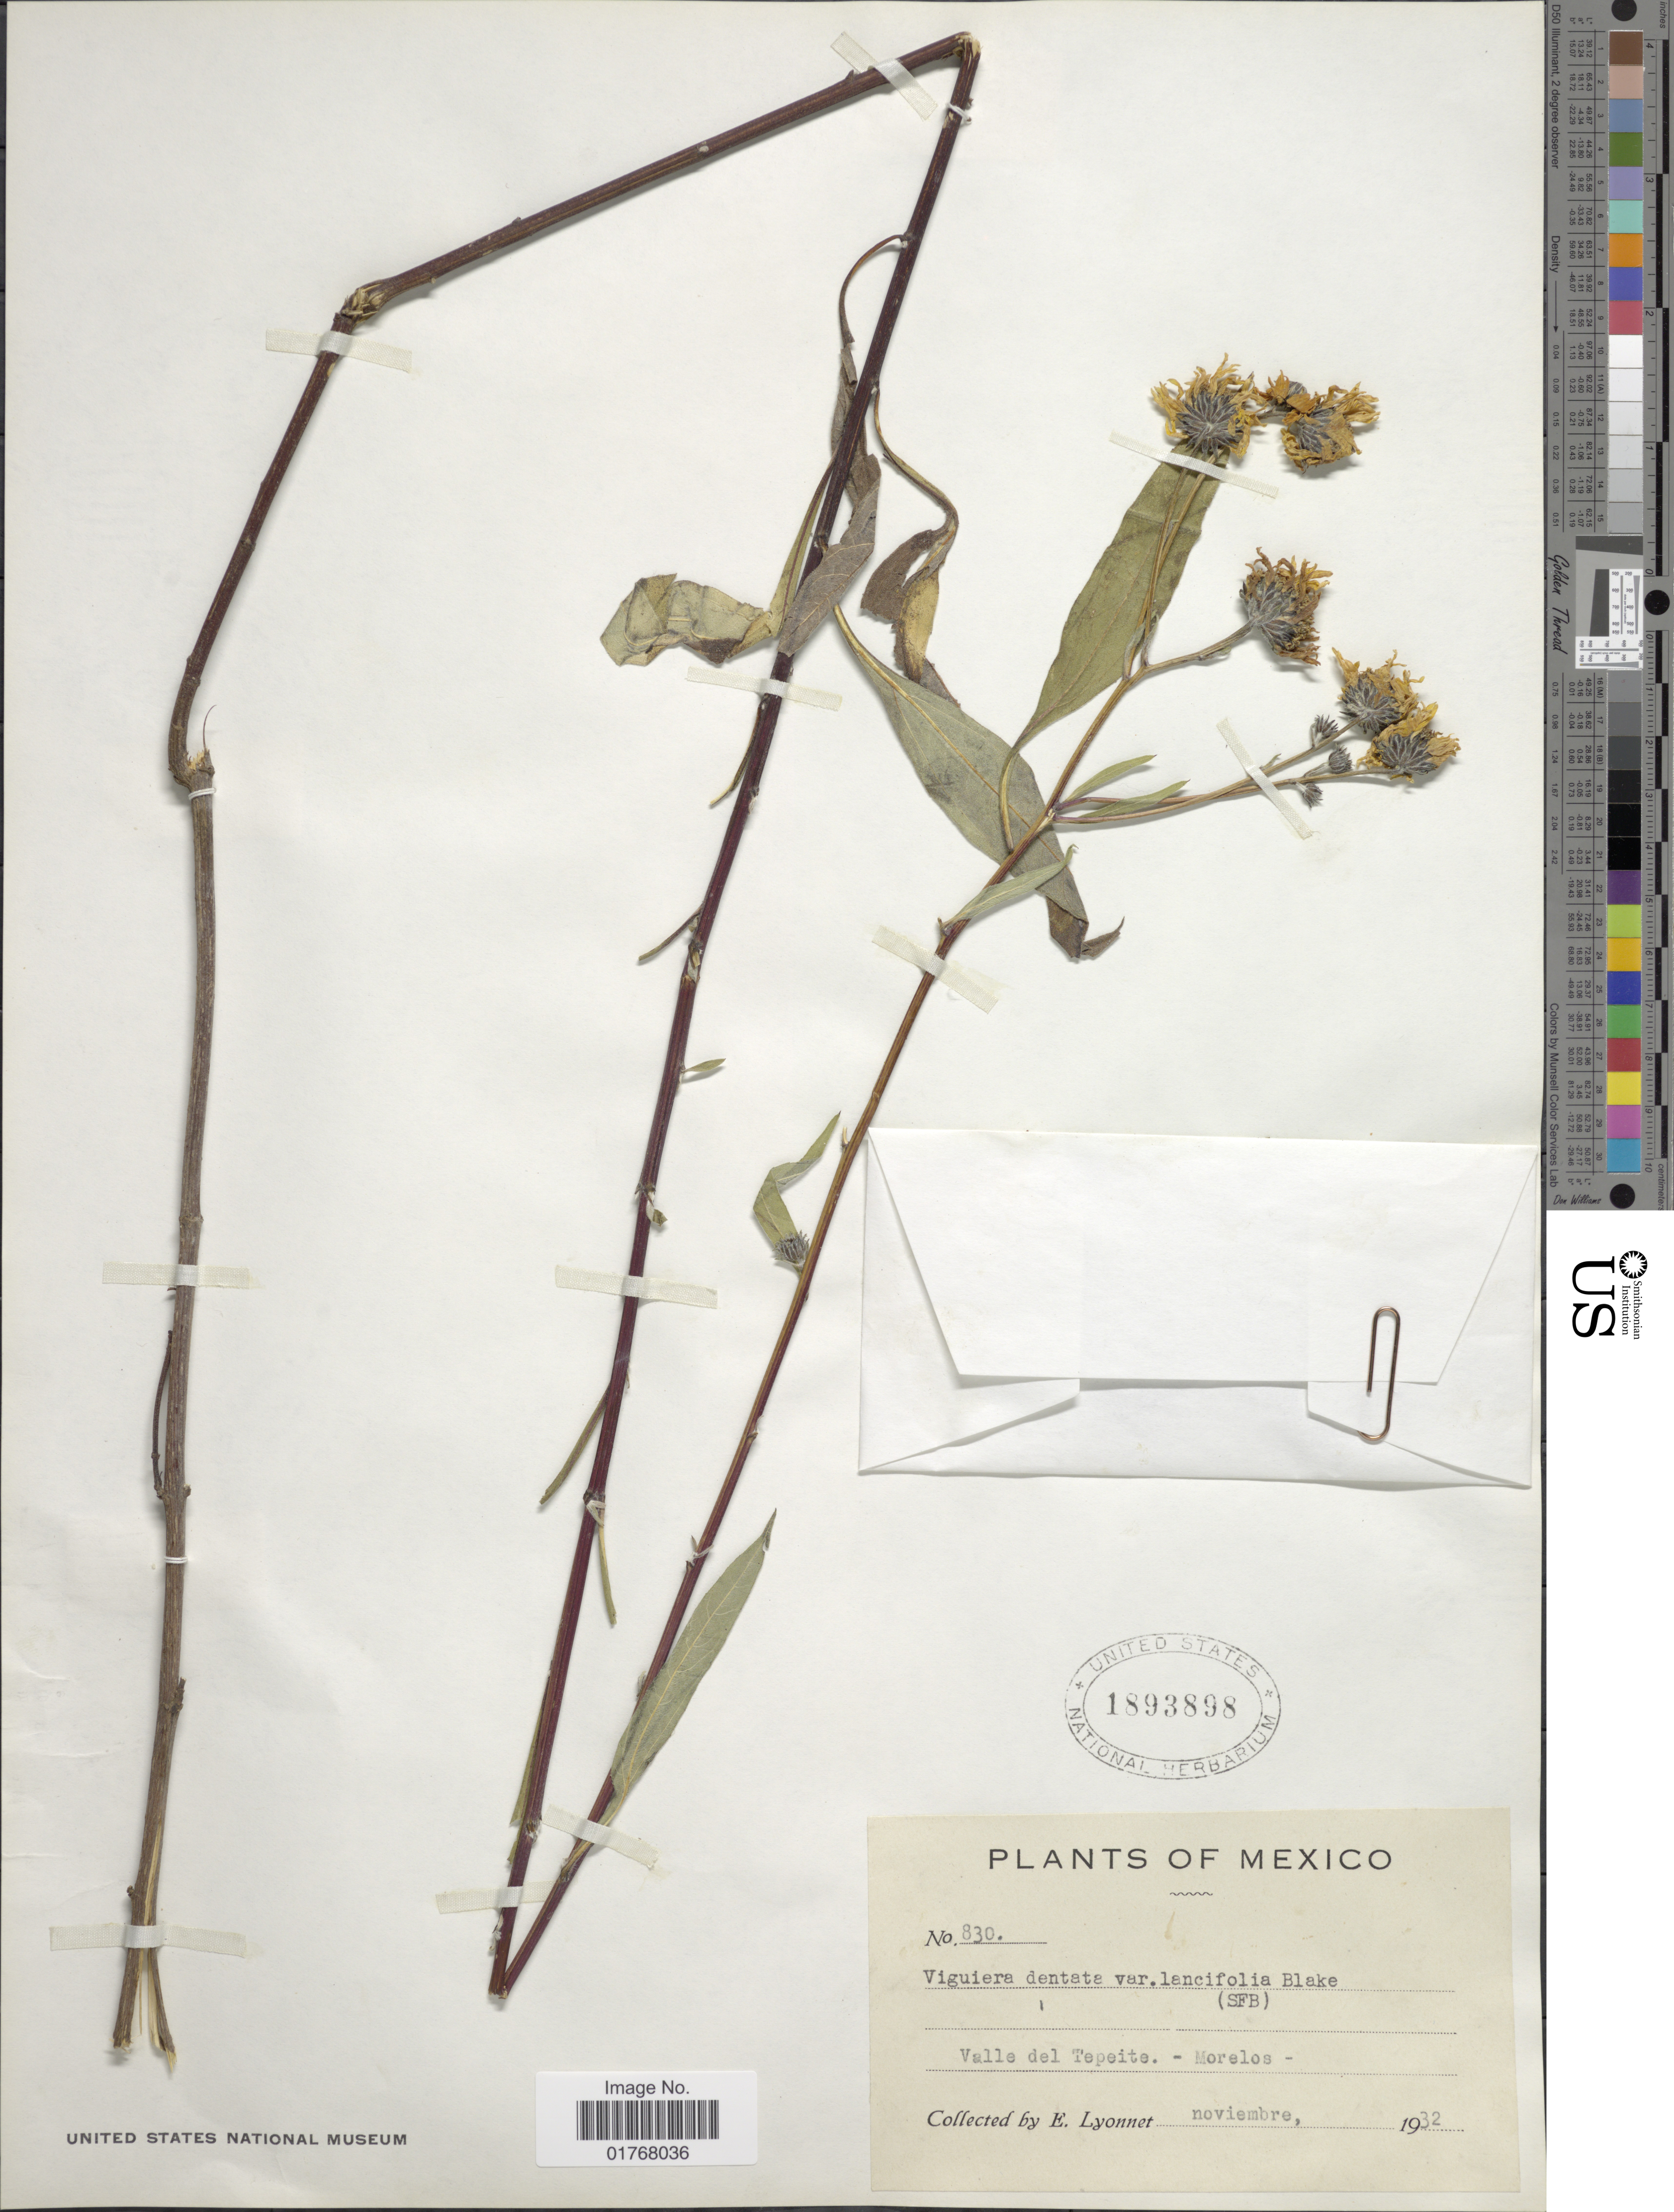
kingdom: Plantae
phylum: Tracheophyta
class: Magnoliopsida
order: Asterales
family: Asteraceae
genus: Viguiera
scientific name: Viguiera dentata var. lancifolia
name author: S.F. Blake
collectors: E. Lyonnet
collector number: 830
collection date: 1932-11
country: Mexico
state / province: Morelos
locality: Valle de Tepeite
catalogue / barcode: US 1893898